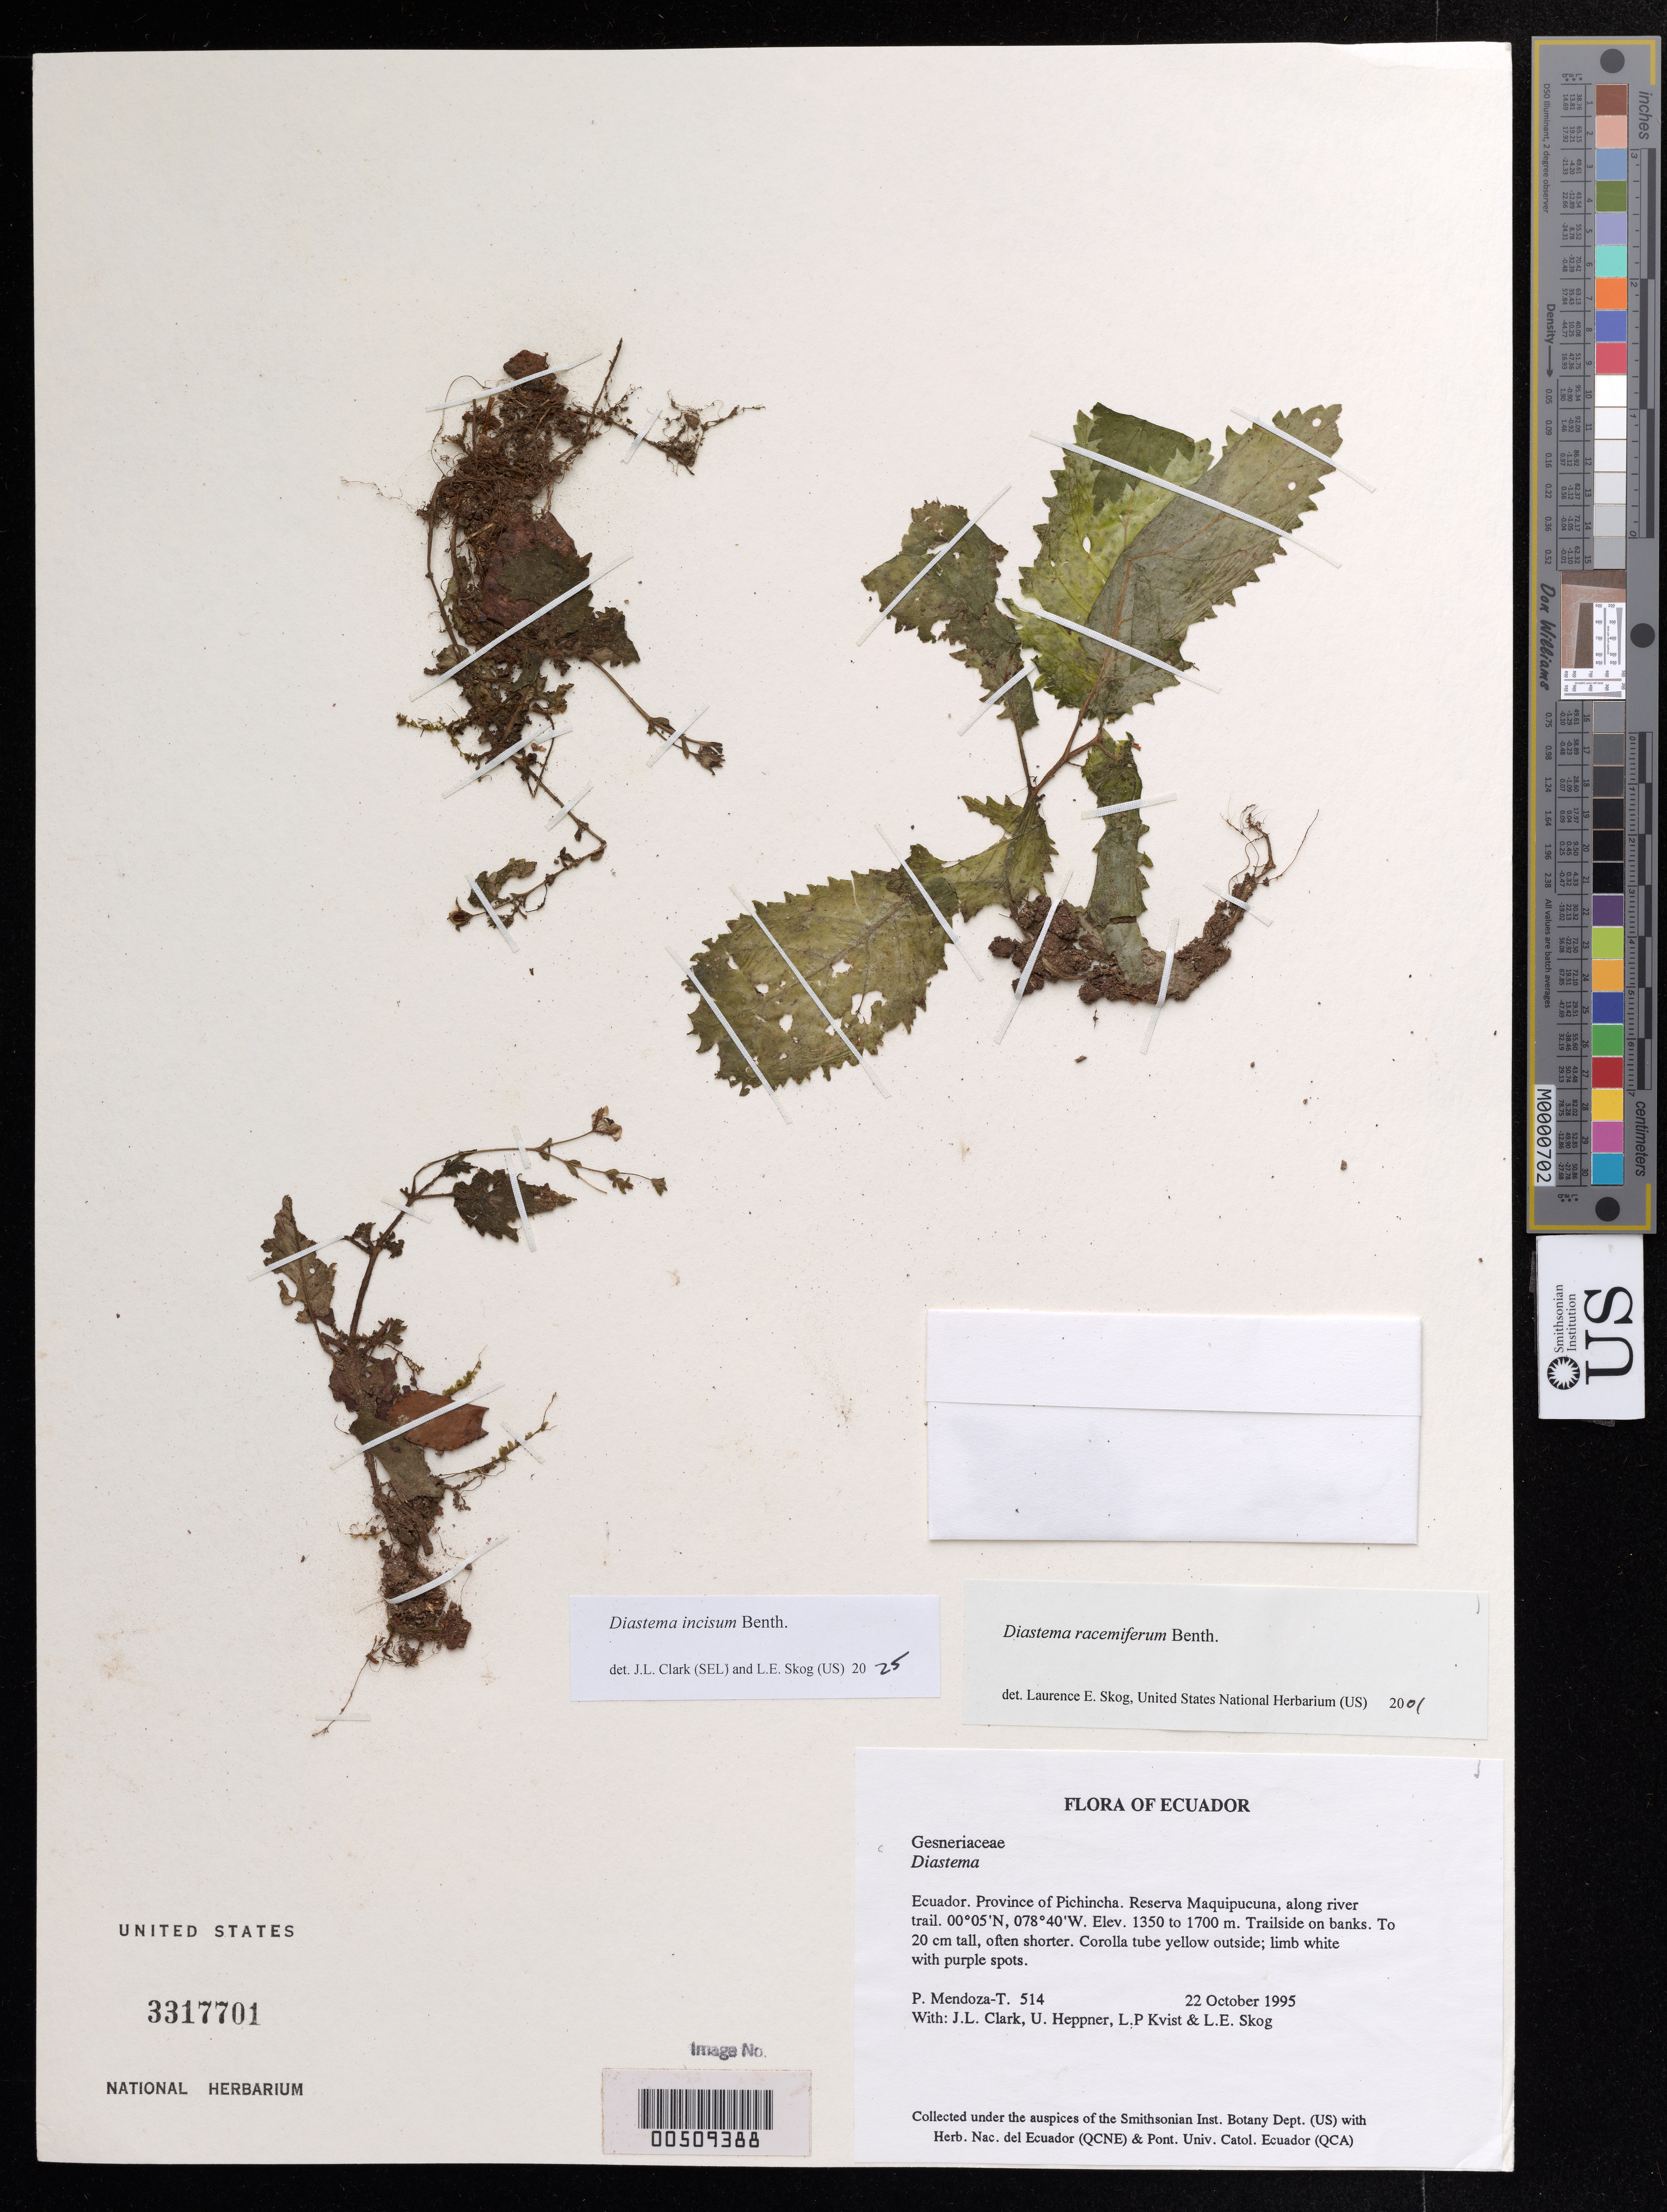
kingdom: Plantae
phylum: Tracheophyta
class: Magnoliopsida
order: Lamiales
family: Gesneriaceae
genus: Diastema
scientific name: Diastema incisum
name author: Benth.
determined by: Clark, J. L.; Skog, Laurence E.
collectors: P. Mendoza-T., J. L. Clark, U. Heppner, L. P. Kvist & L. E. Skog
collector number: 514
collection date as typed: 22 Oct 1995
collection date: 1995-10-22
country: Ecuador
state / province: Pichincha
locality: Reserva Maquipucuna, along river trail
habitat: Trailside on banks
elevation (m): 1350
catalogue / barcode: US 3317701